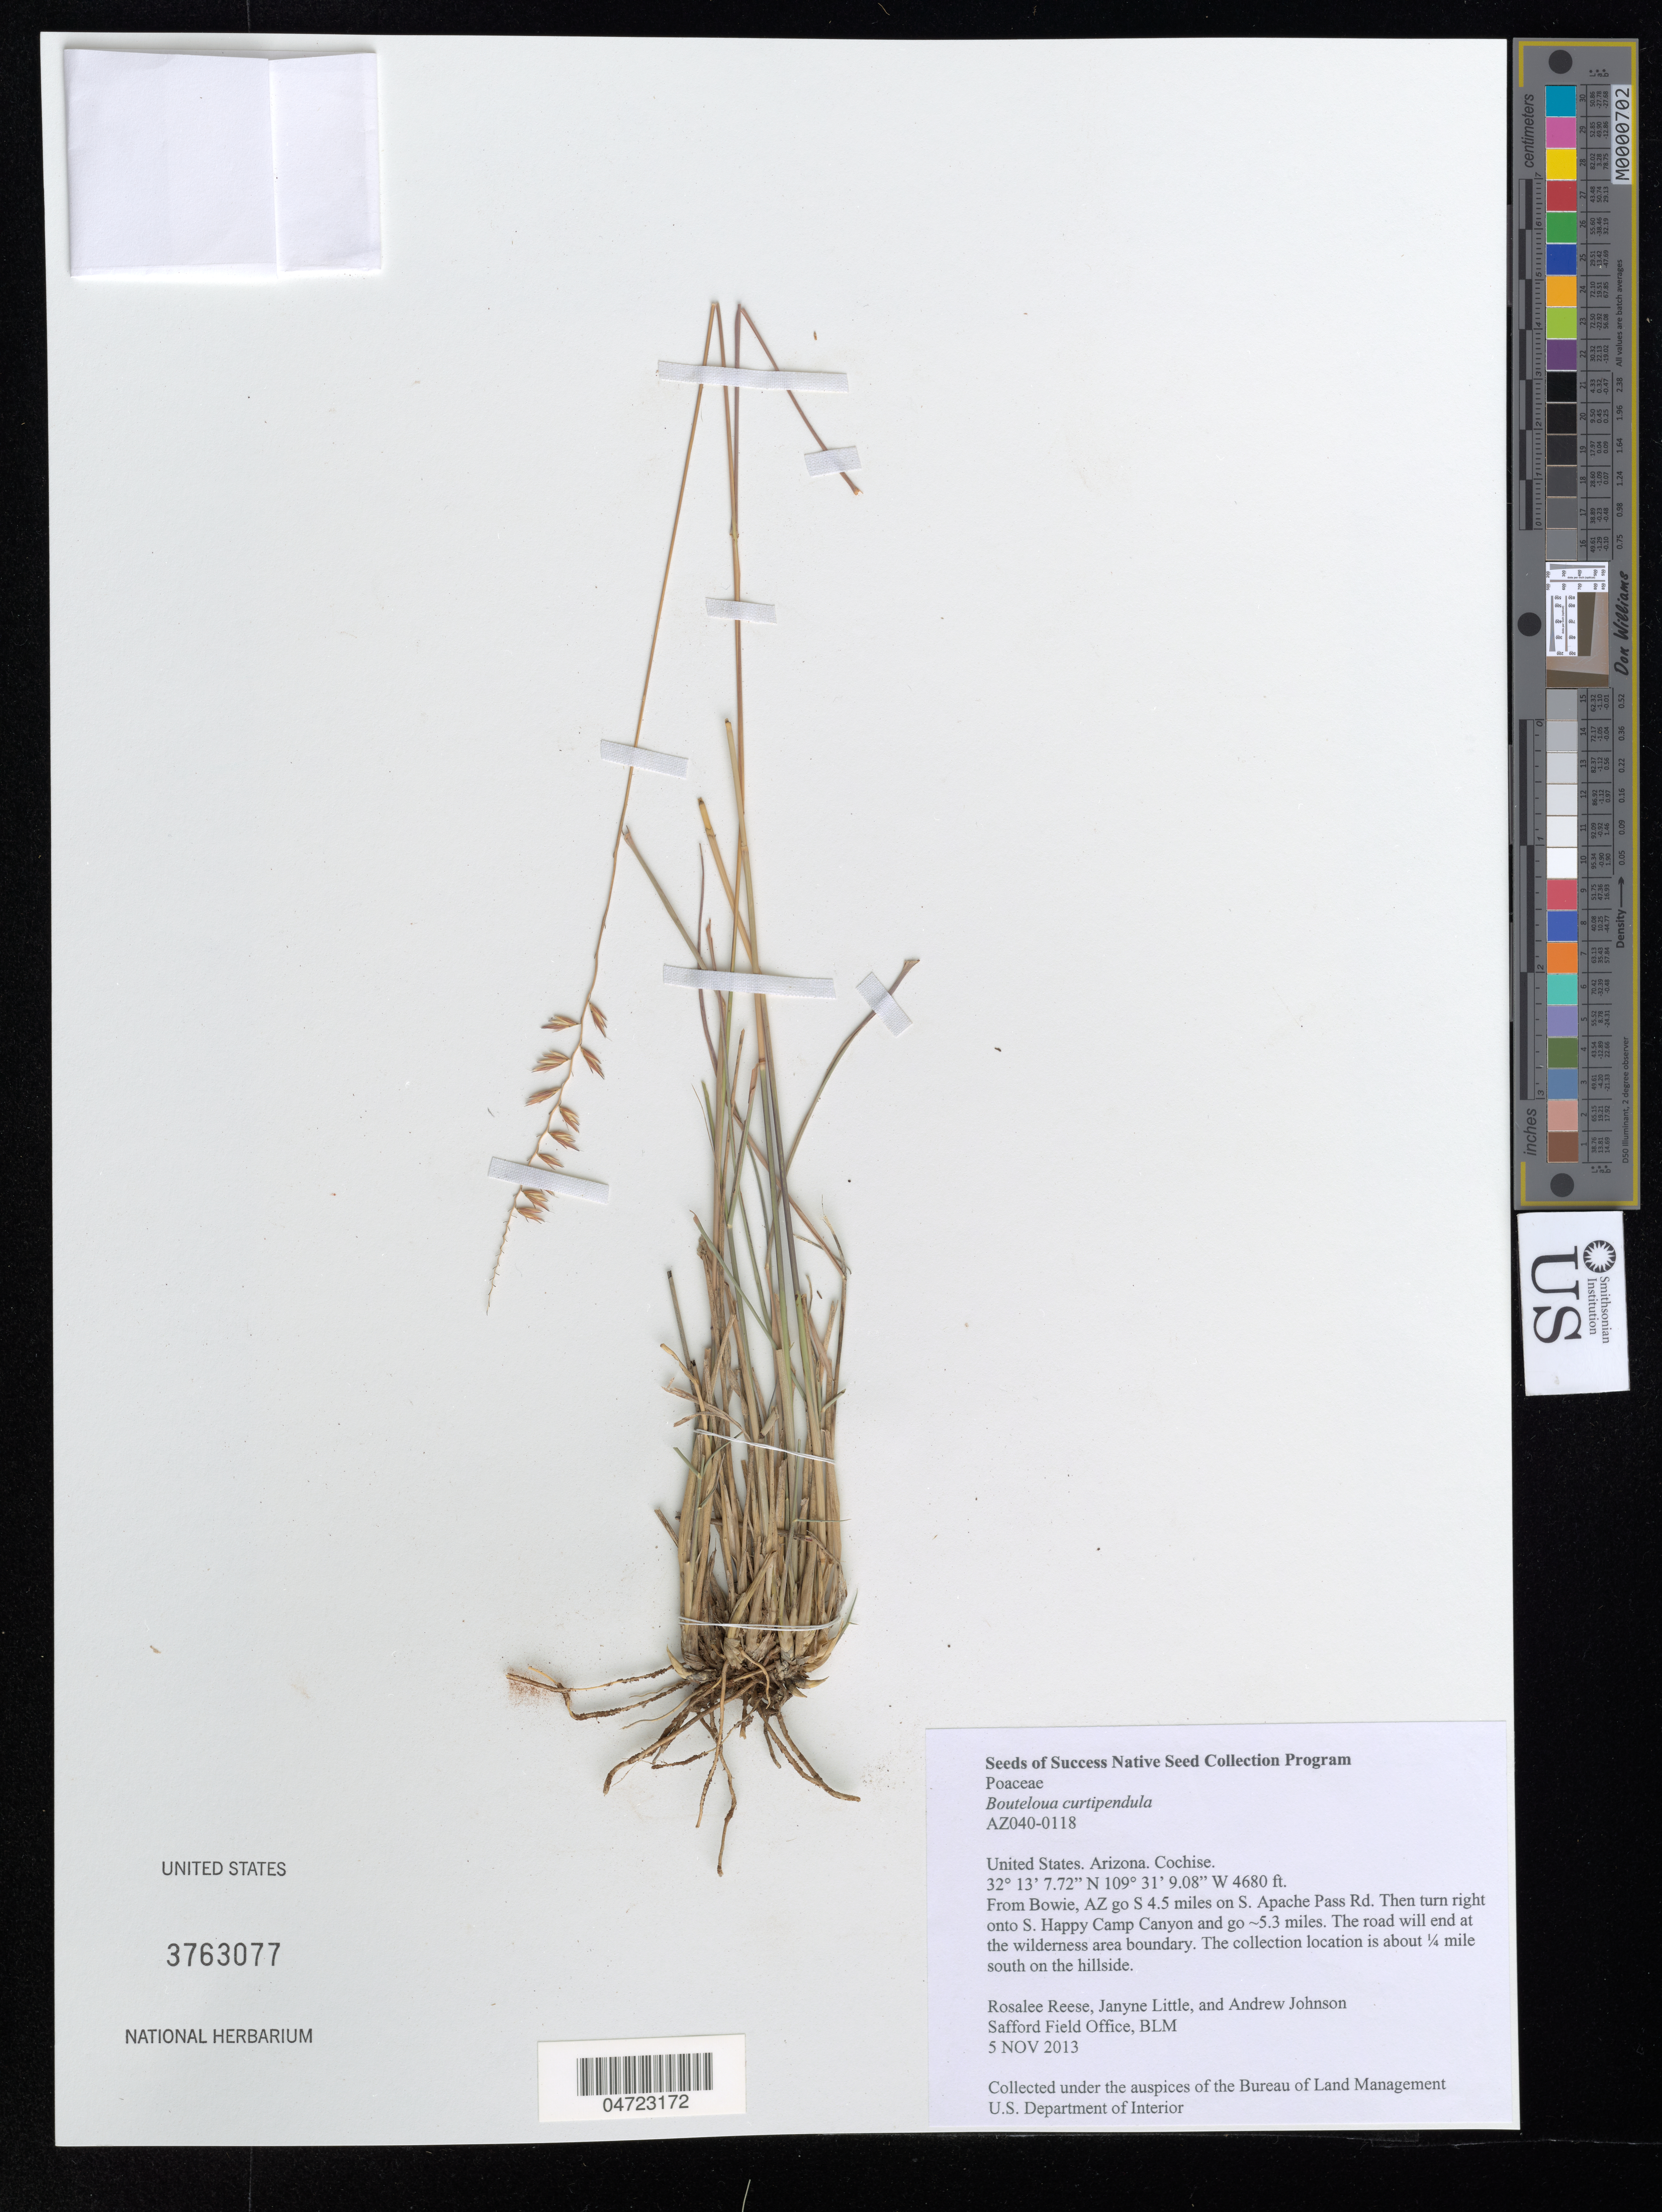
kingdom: Plantae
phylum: Tracheophyta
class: Liliopsida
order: Poales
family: Poaceae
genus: Bouteloua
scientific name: Bouteloua curtipendula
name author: (Michx.) Torr.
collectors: R. Reese, J. Little & A. Johnson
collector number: AZ040-0118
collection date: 2013-11-05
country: United States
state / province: Arizona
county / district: Cochise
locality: Cochise. From Bowie, AZ go S 4.5 miles on S. Apache Pass Rd. Then turn right onto S. Happy Camp Canyon and go ~5.3 miles. The road will end at the wilderness area boundary. The collection location is about ¼ mile south on the hillside.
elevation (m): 1426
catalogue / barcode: US 3763077